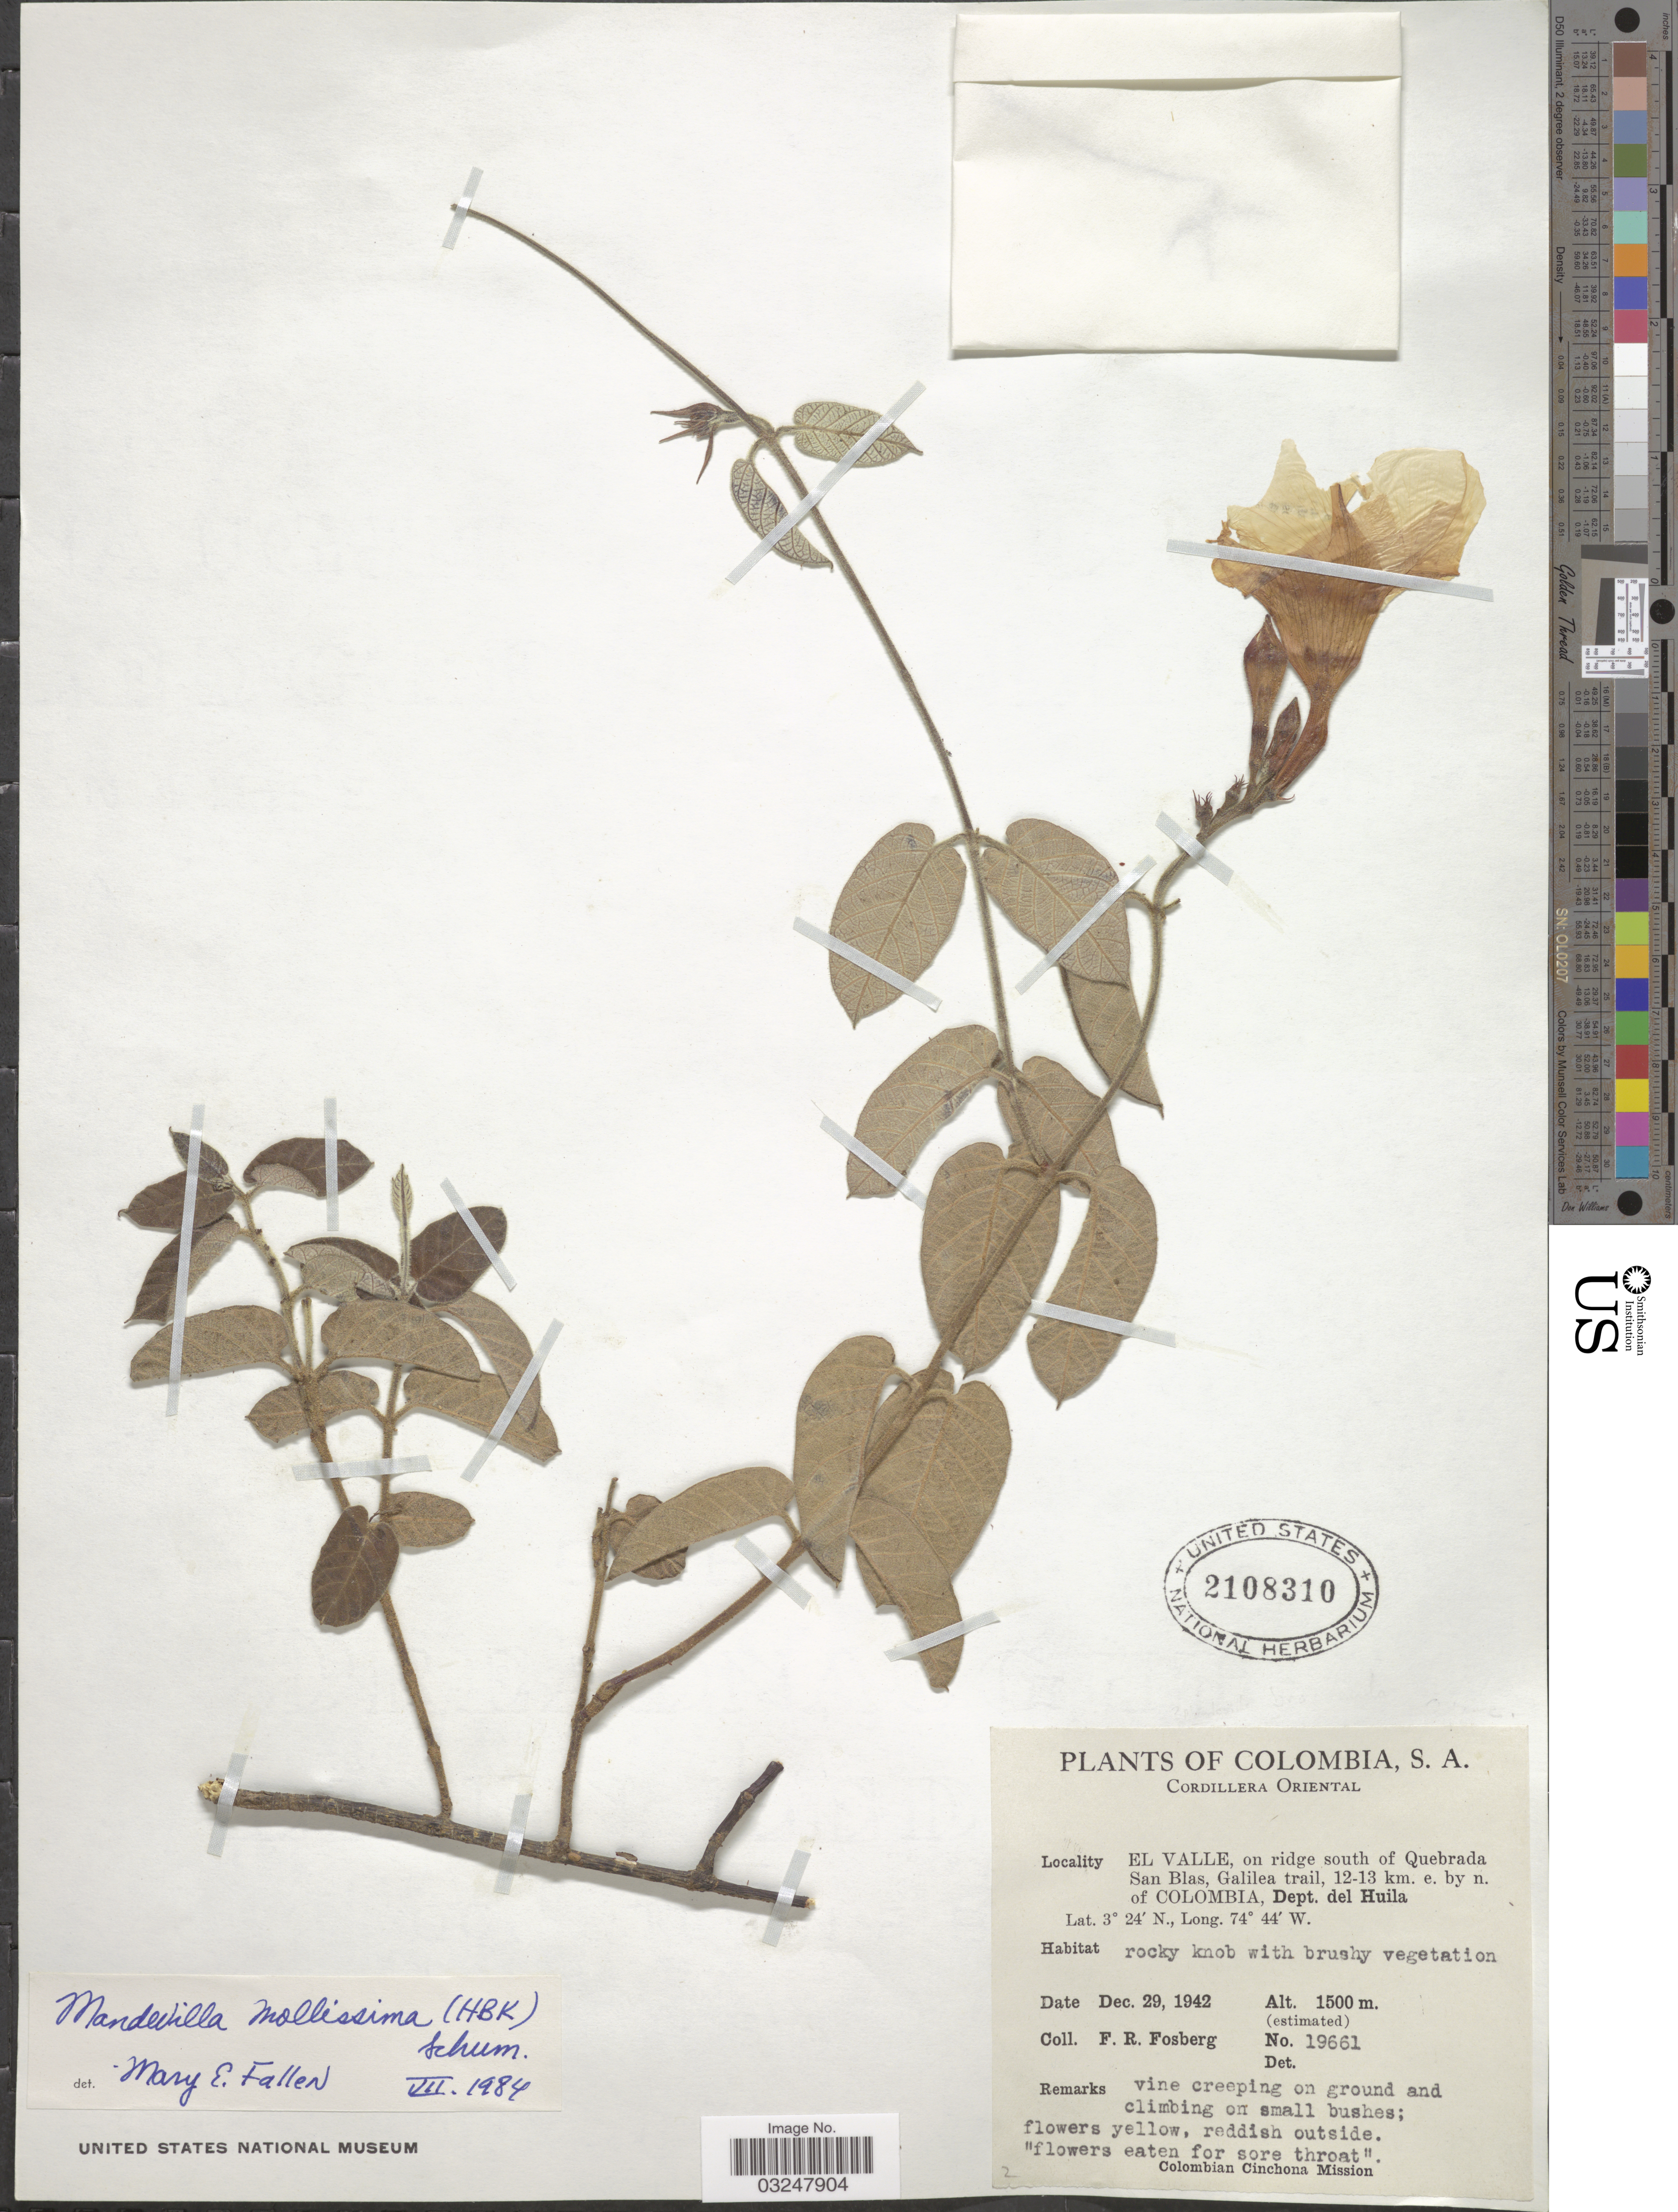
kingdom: Plantae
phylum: Tracheophyta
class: Magnoliopsida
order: Gentianales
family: Apocynaceae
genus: Mandevilla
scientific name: Mandevilla mollissima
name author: (Kunth) K. Schum.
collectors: F. R. Fosberg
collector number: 19661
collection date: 1942-12-29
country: Colombia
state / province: Huila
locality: Cordillera Oriental, El Valle, on ridge south of Quebrada San Blas, Galilea trail, 12-13 km. e. by n. of Colombia, Dept. del Huila.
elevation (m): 1500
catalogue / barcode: US 2108310